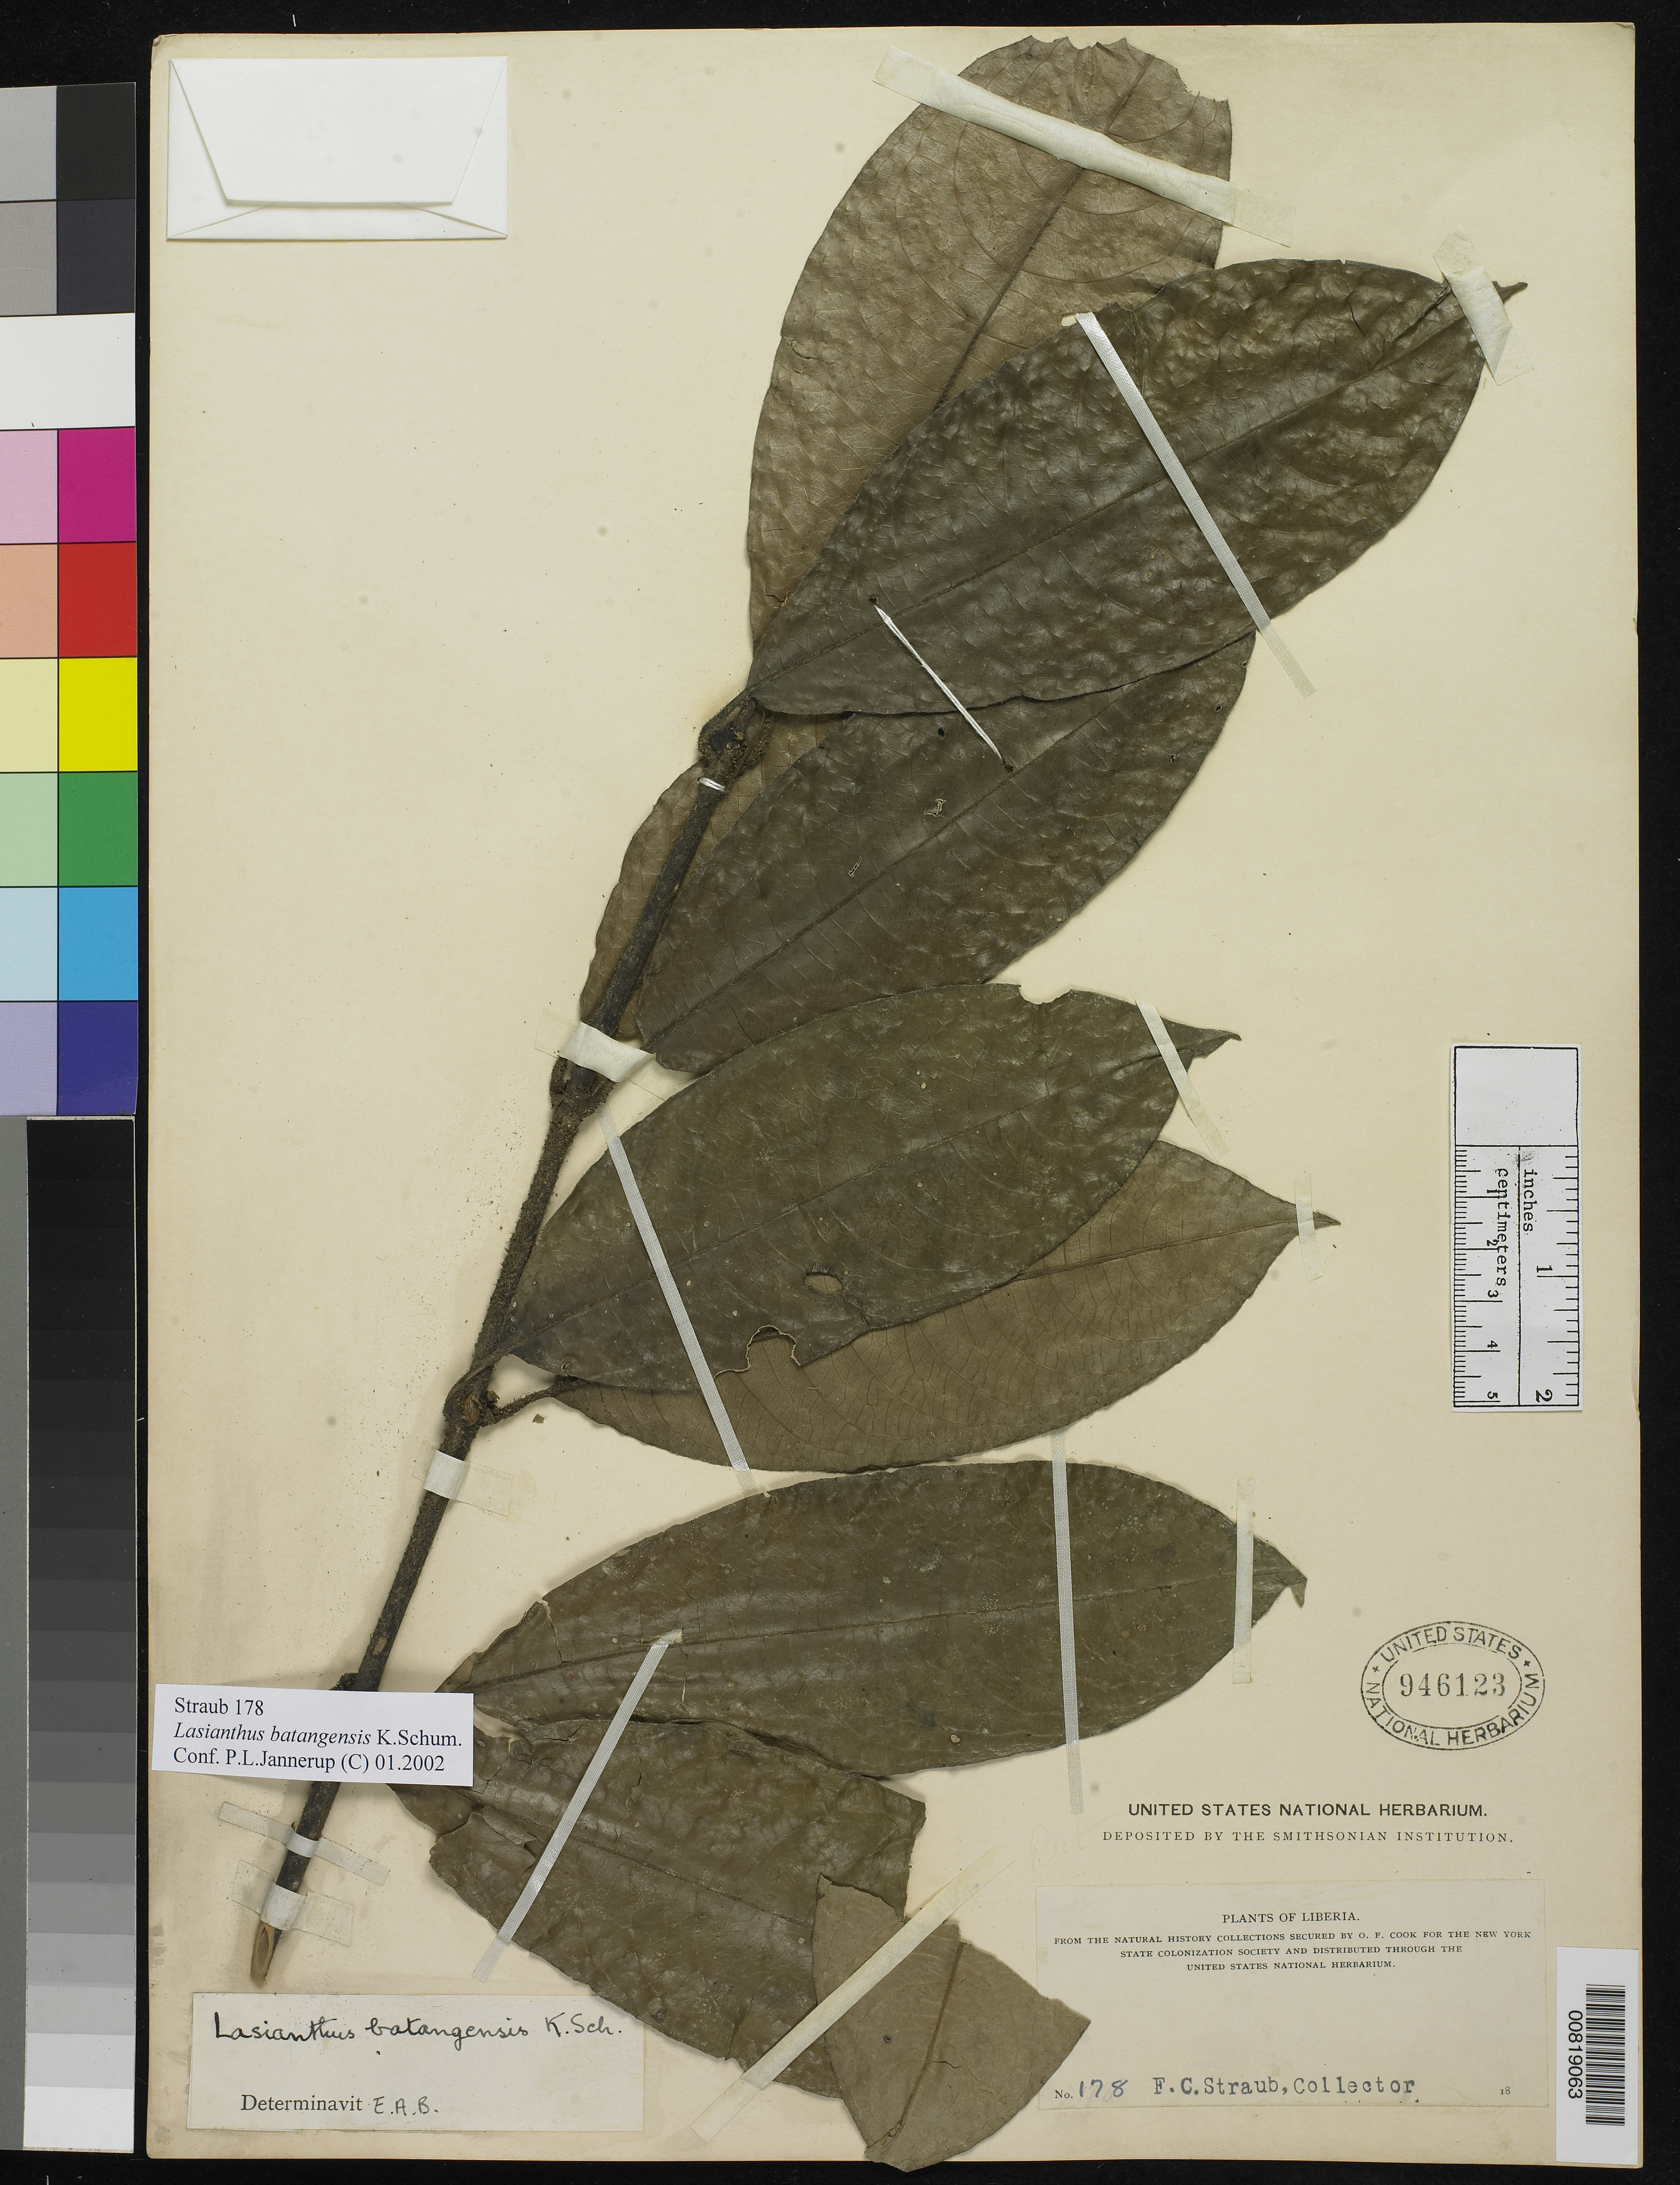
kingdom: Plantae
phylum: Tracheophyta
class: Magnoliopsida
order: Gentianales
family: Rubiaceae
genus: Lasianthus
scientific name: Lasianthus batagensis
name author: K. Schum.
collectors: F. Straub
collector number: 178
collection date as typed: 18--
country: Liberia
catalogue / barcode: US 946123